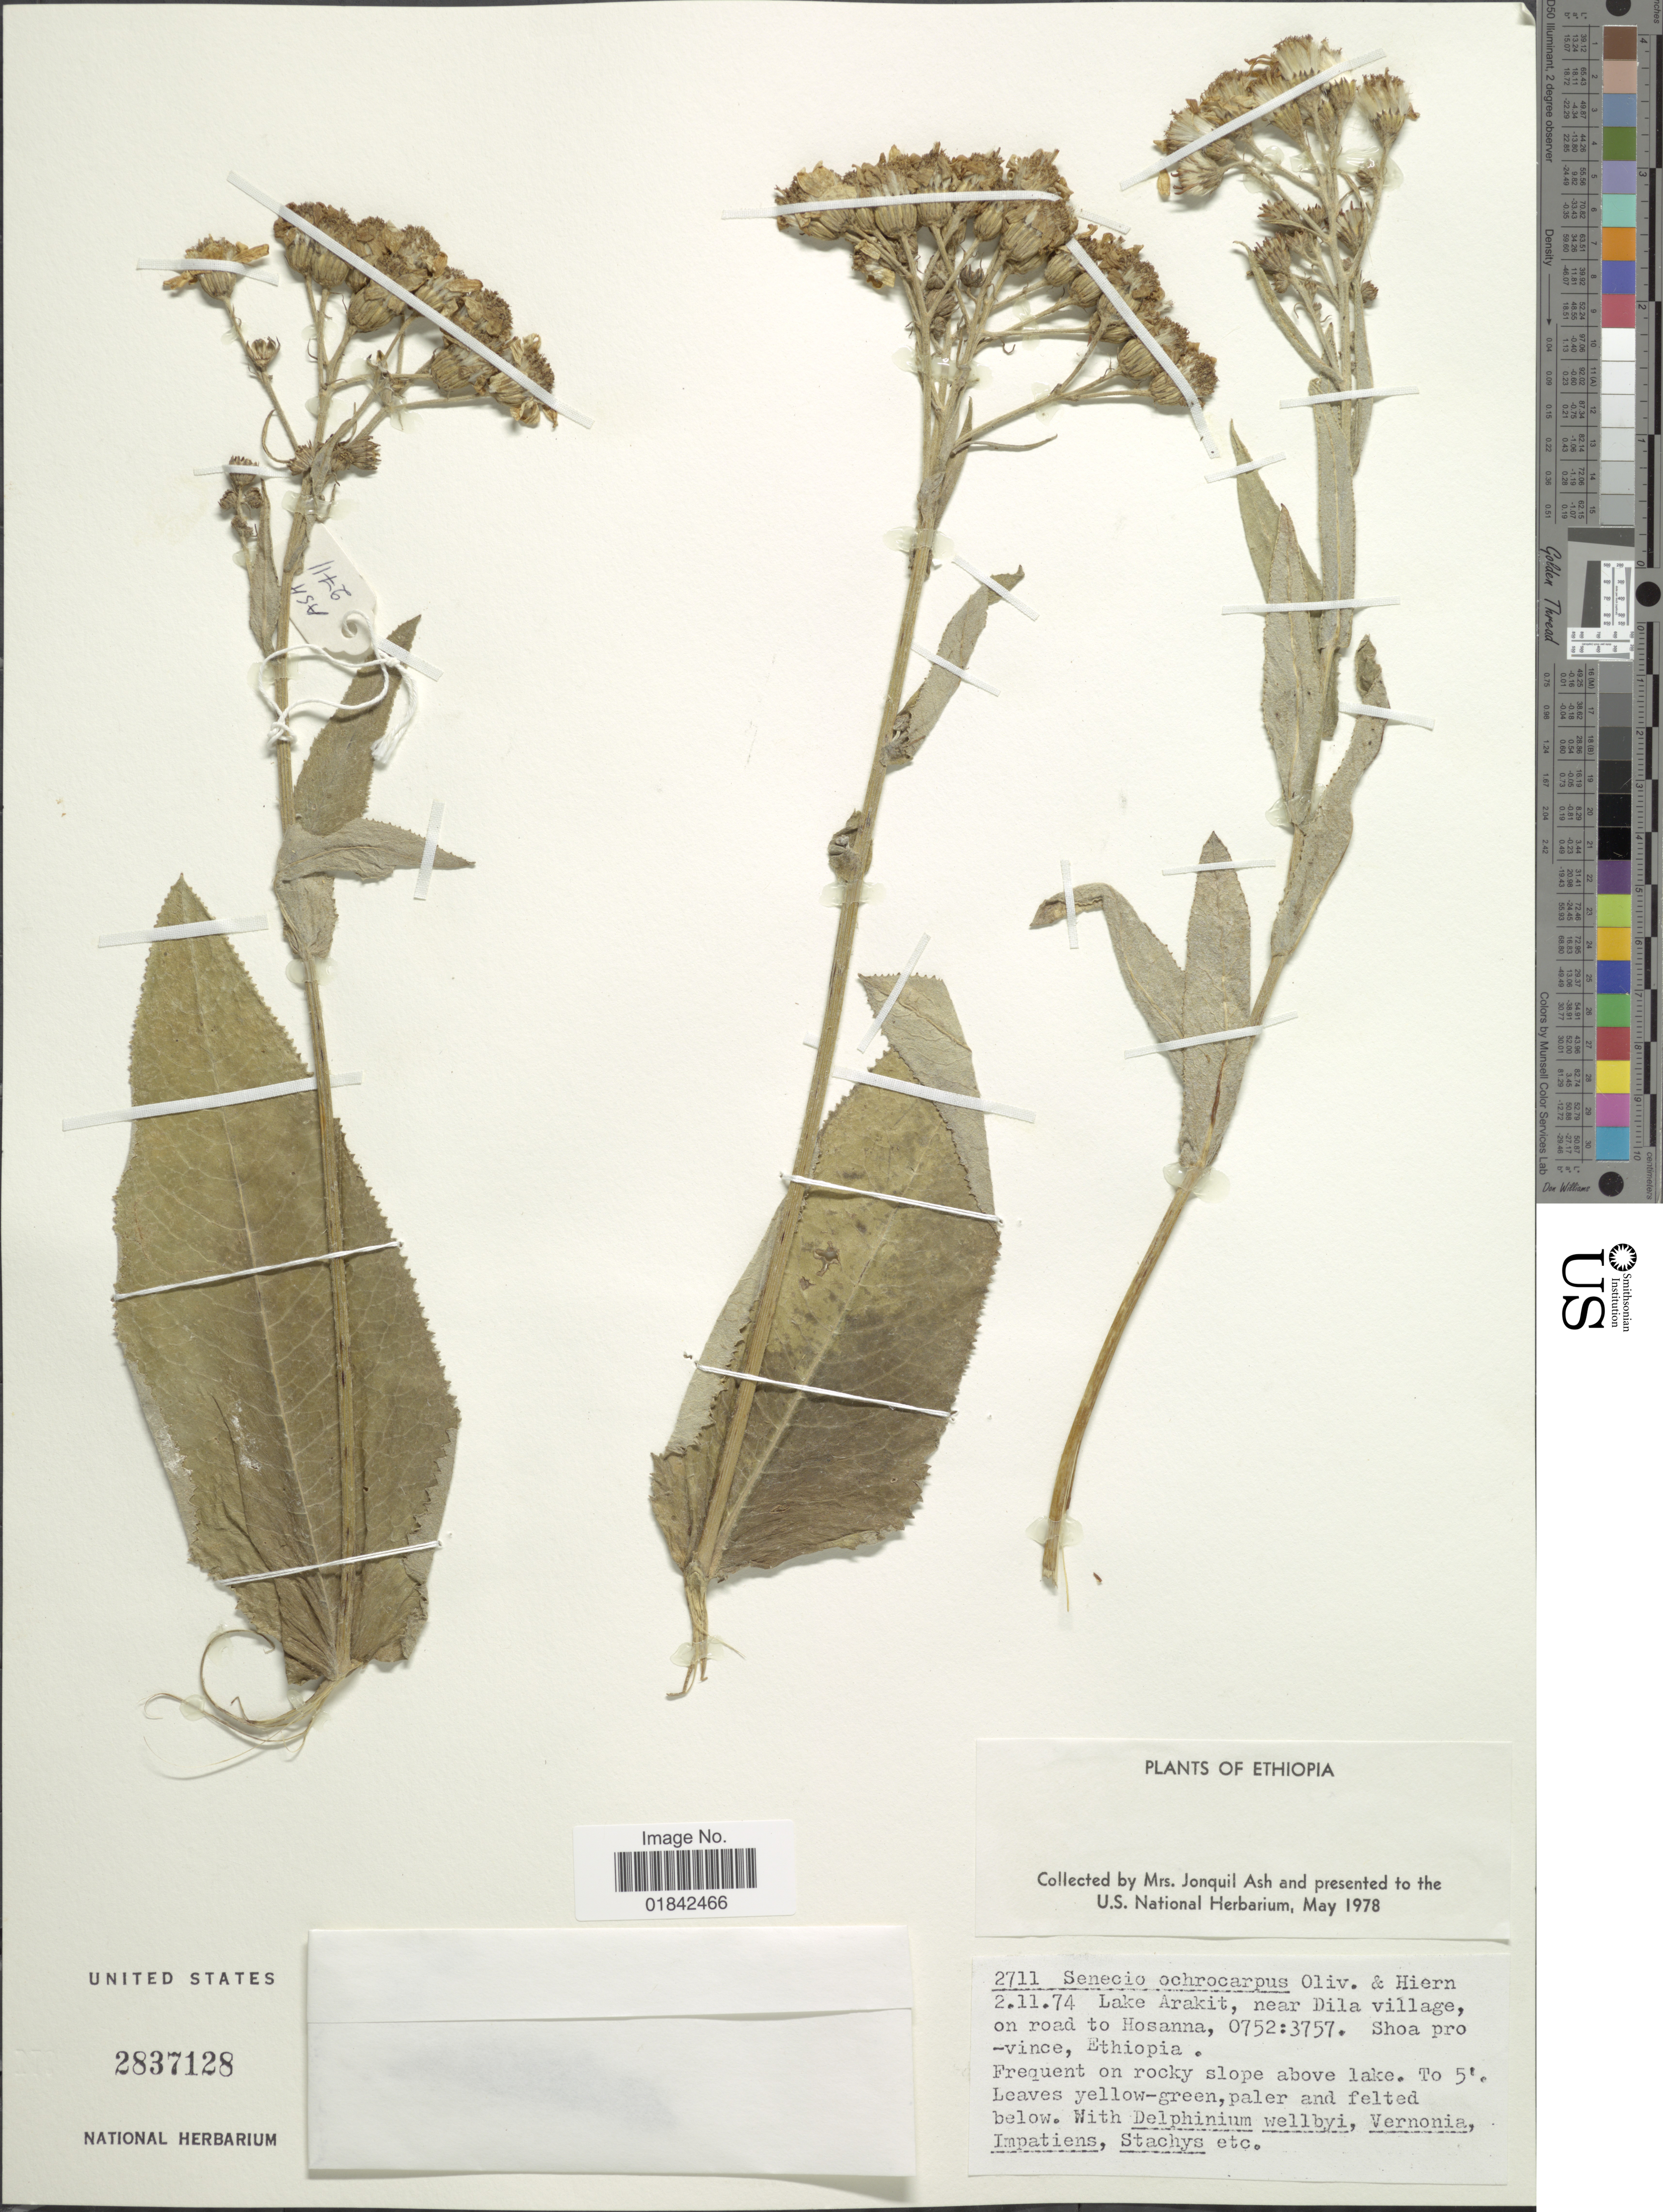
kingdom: Plantae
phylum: Tracheophyta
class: Magnoliopsida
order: Asterales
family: Asteraceae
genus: Senecio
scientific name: Senecio ochrocarpus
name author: Oliv. & Hieron.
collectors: J. Ash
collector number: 2711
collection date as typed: Transcribed d/m/y: 2/11/74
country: Ethiopia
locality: Lake Arakit, near Dila village, on road to Hosanna, Shoa province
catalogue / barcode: US 2837128